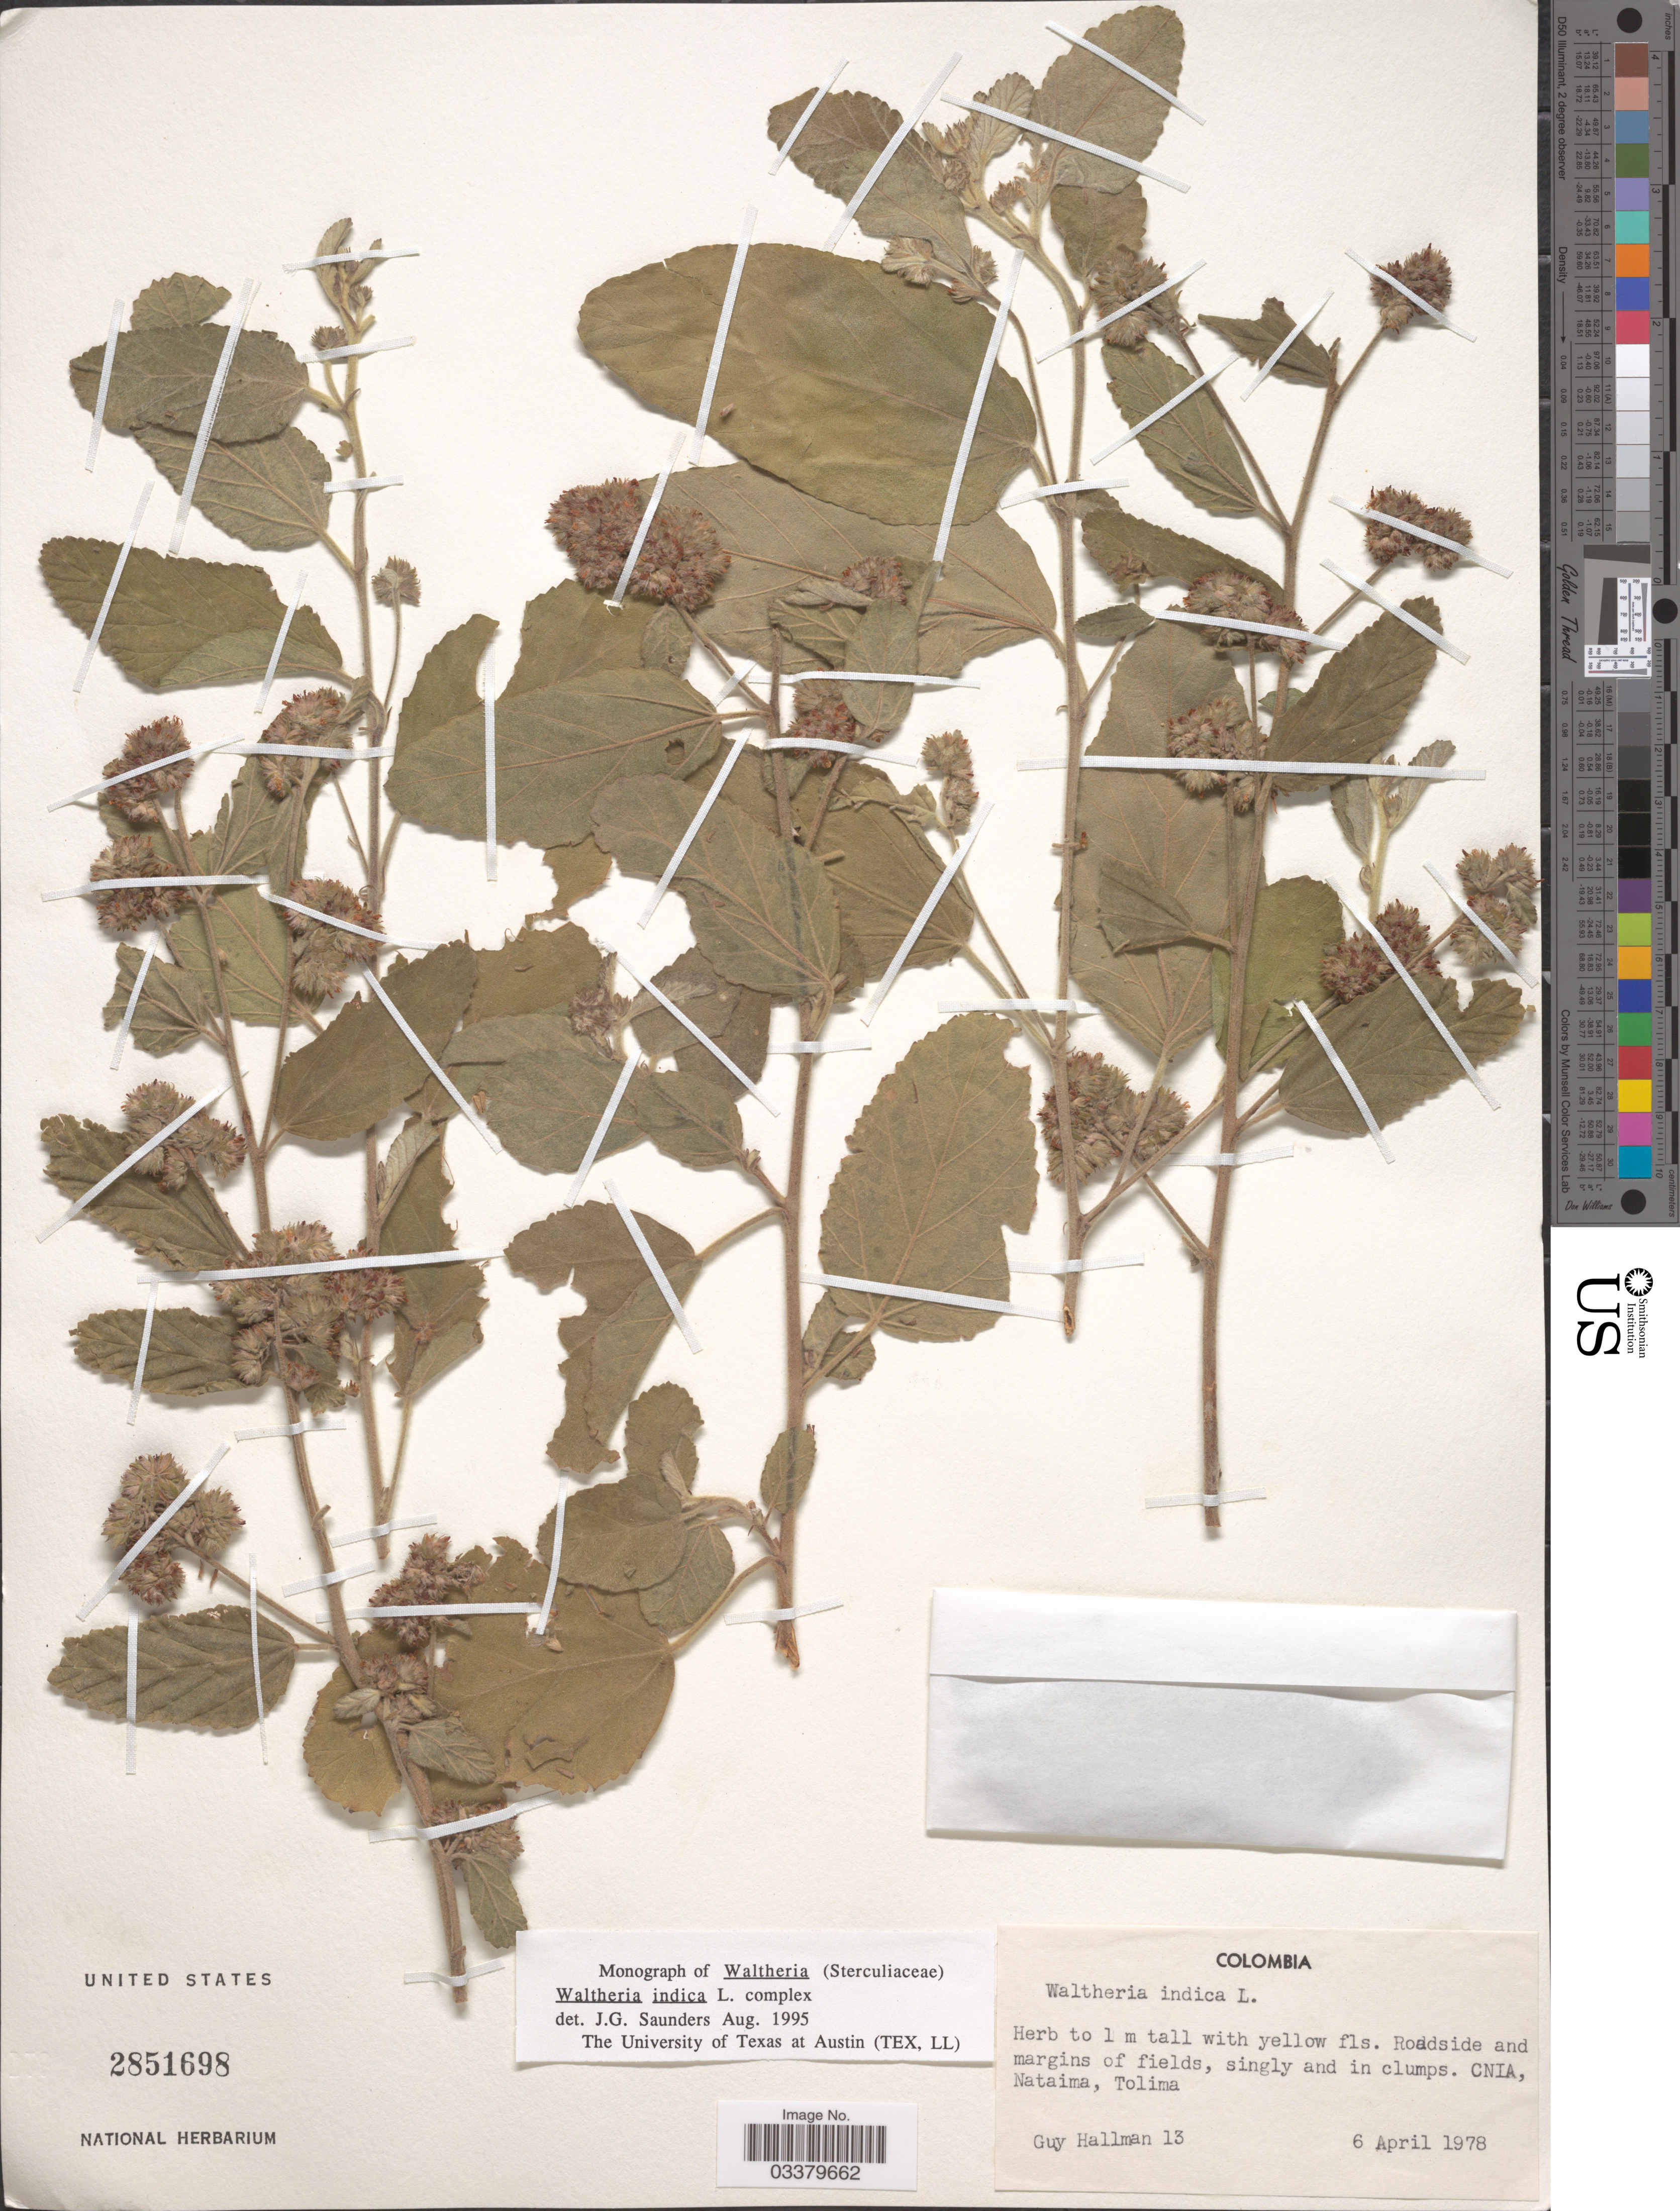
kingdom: Plantae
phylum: Tracheophyta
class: Magnoliopsida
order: Malvales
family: Malvaceae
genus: Waltheria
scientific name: Waltheria indica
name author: L.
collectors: G. Hallman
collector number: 13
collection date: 1978-04-06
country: Colombia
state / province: Tolima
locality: CNIA, Nataima.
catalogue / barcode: US 2851698